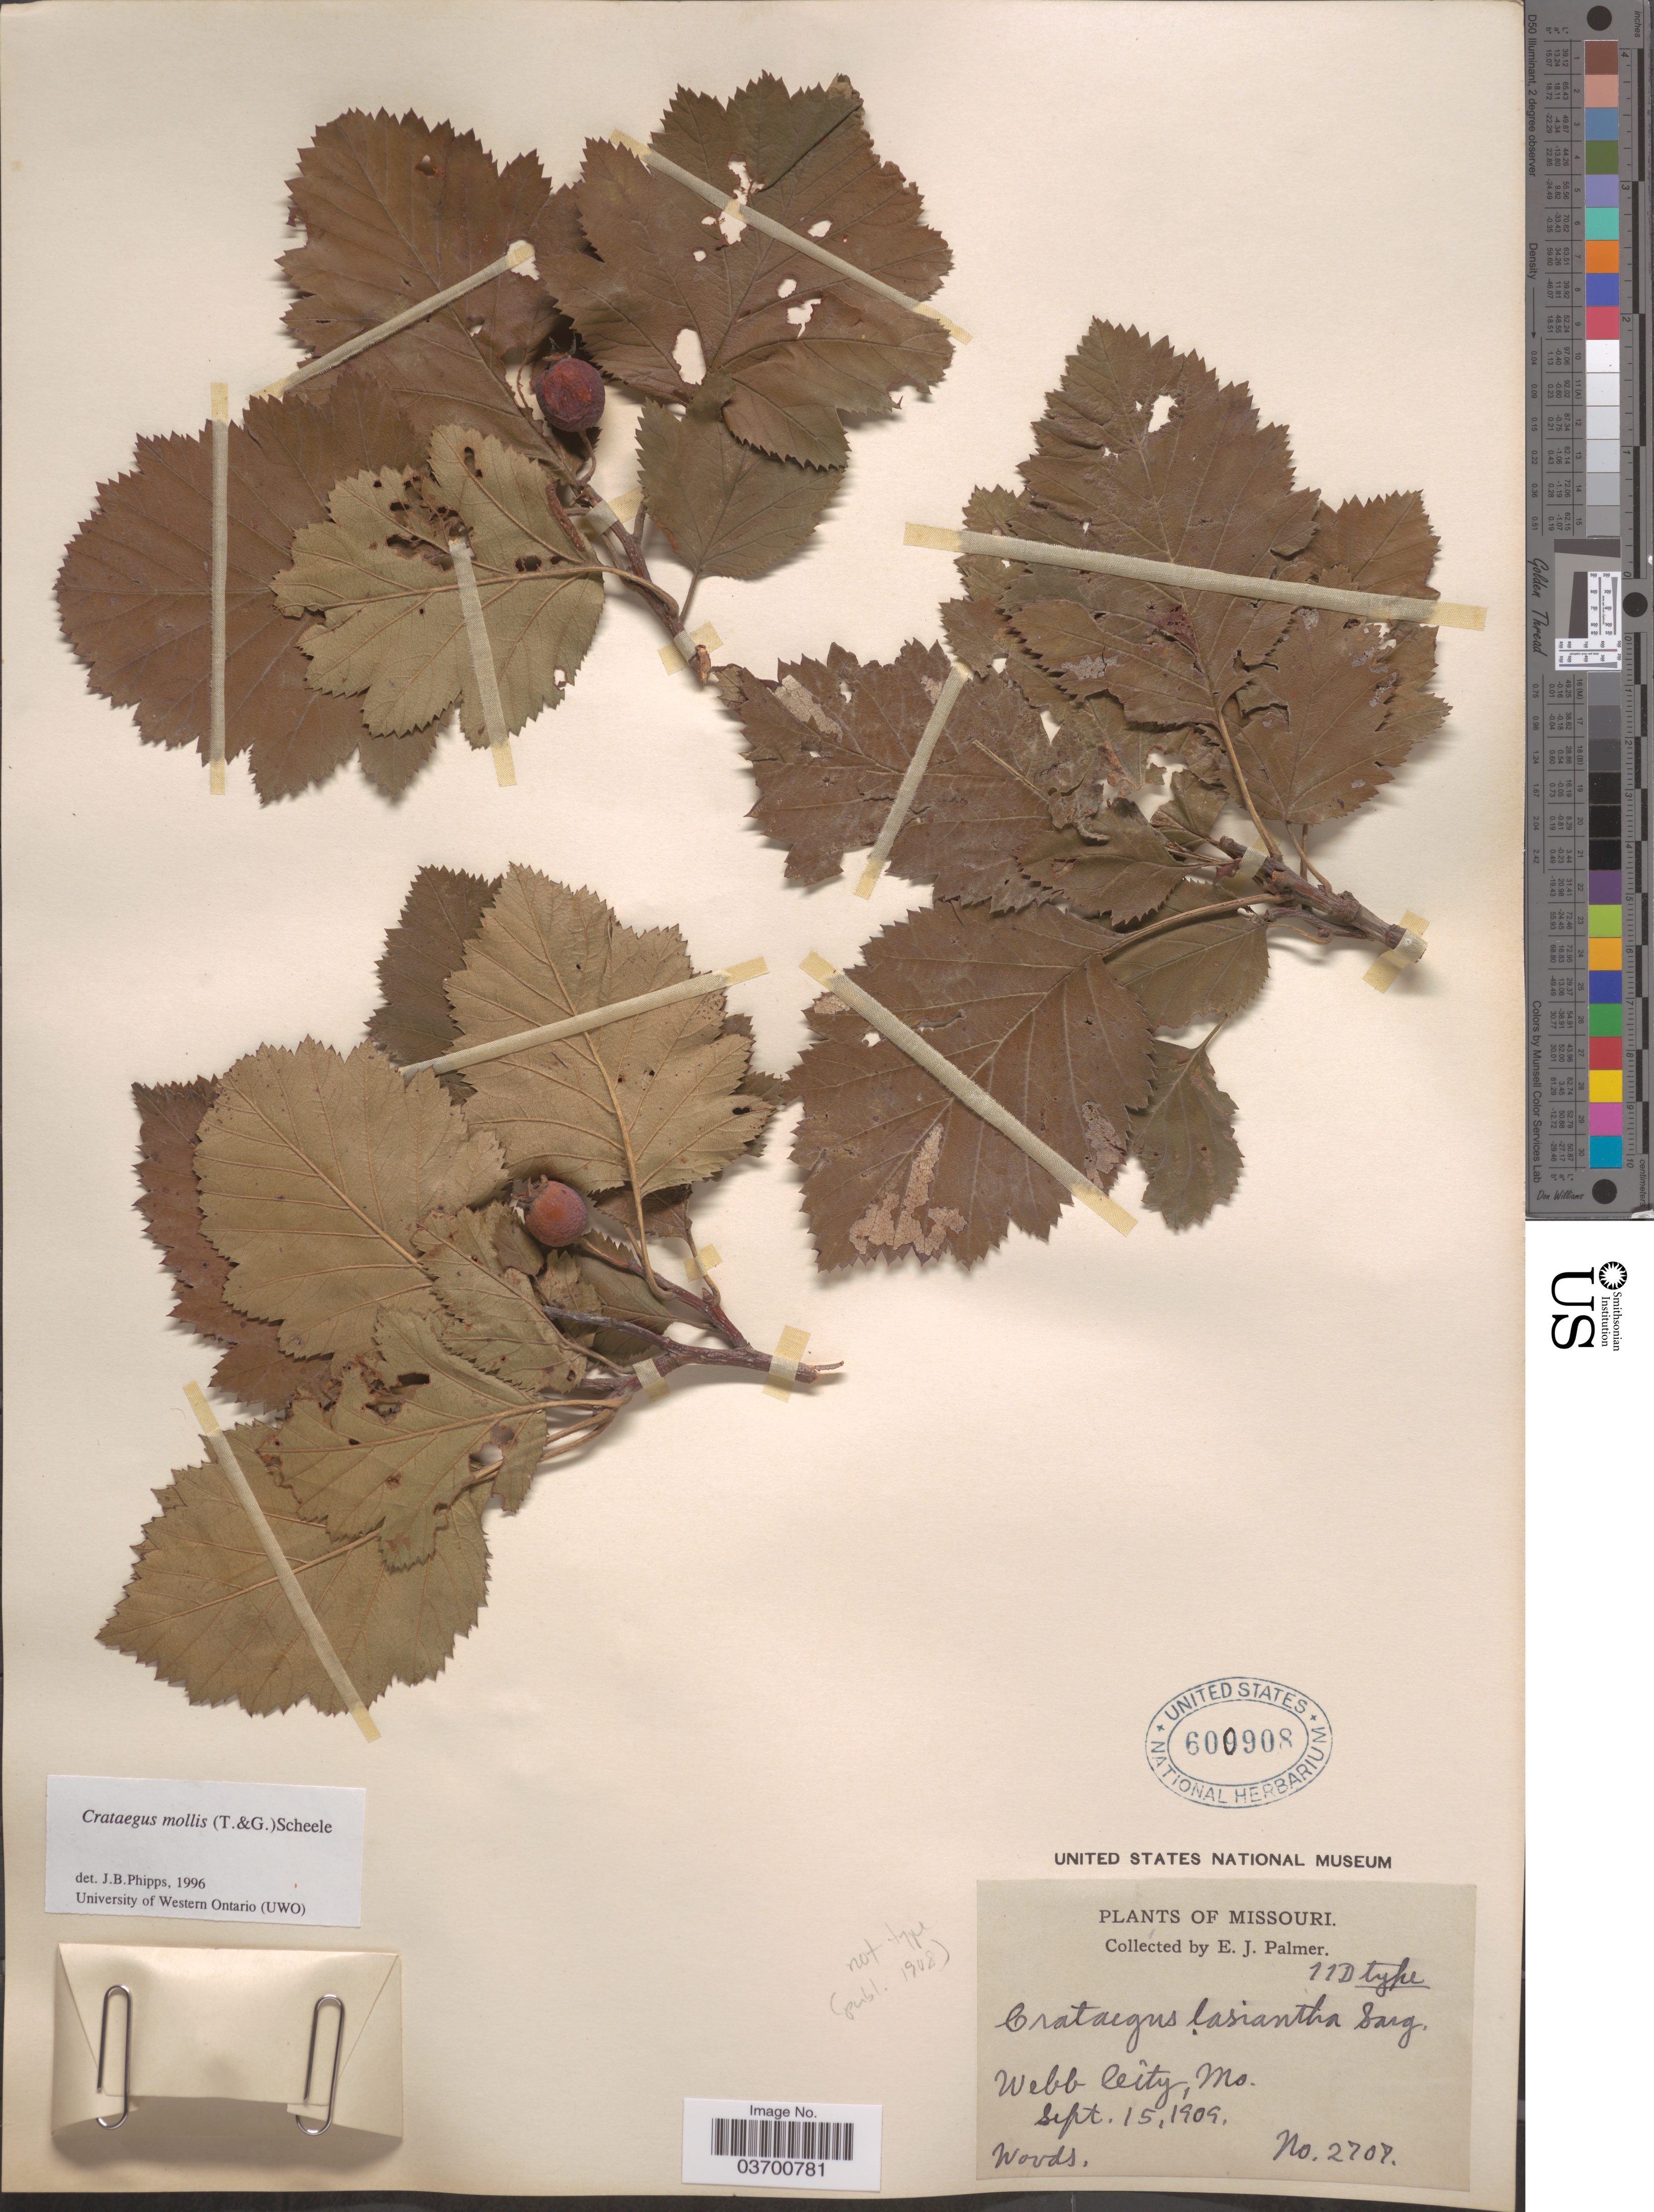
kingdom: Plantae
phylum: Tracheophyta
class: Magnoliopsida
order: Rosales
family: Rosaceae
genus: Crataegus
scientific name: Crataegus mollis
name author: (Torr. & A. Gray) Scheele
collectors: E. J. Palmer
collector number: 2707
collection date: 1909-09-15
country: United States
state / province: Missouri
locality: Webb City.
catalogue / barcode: US 600908